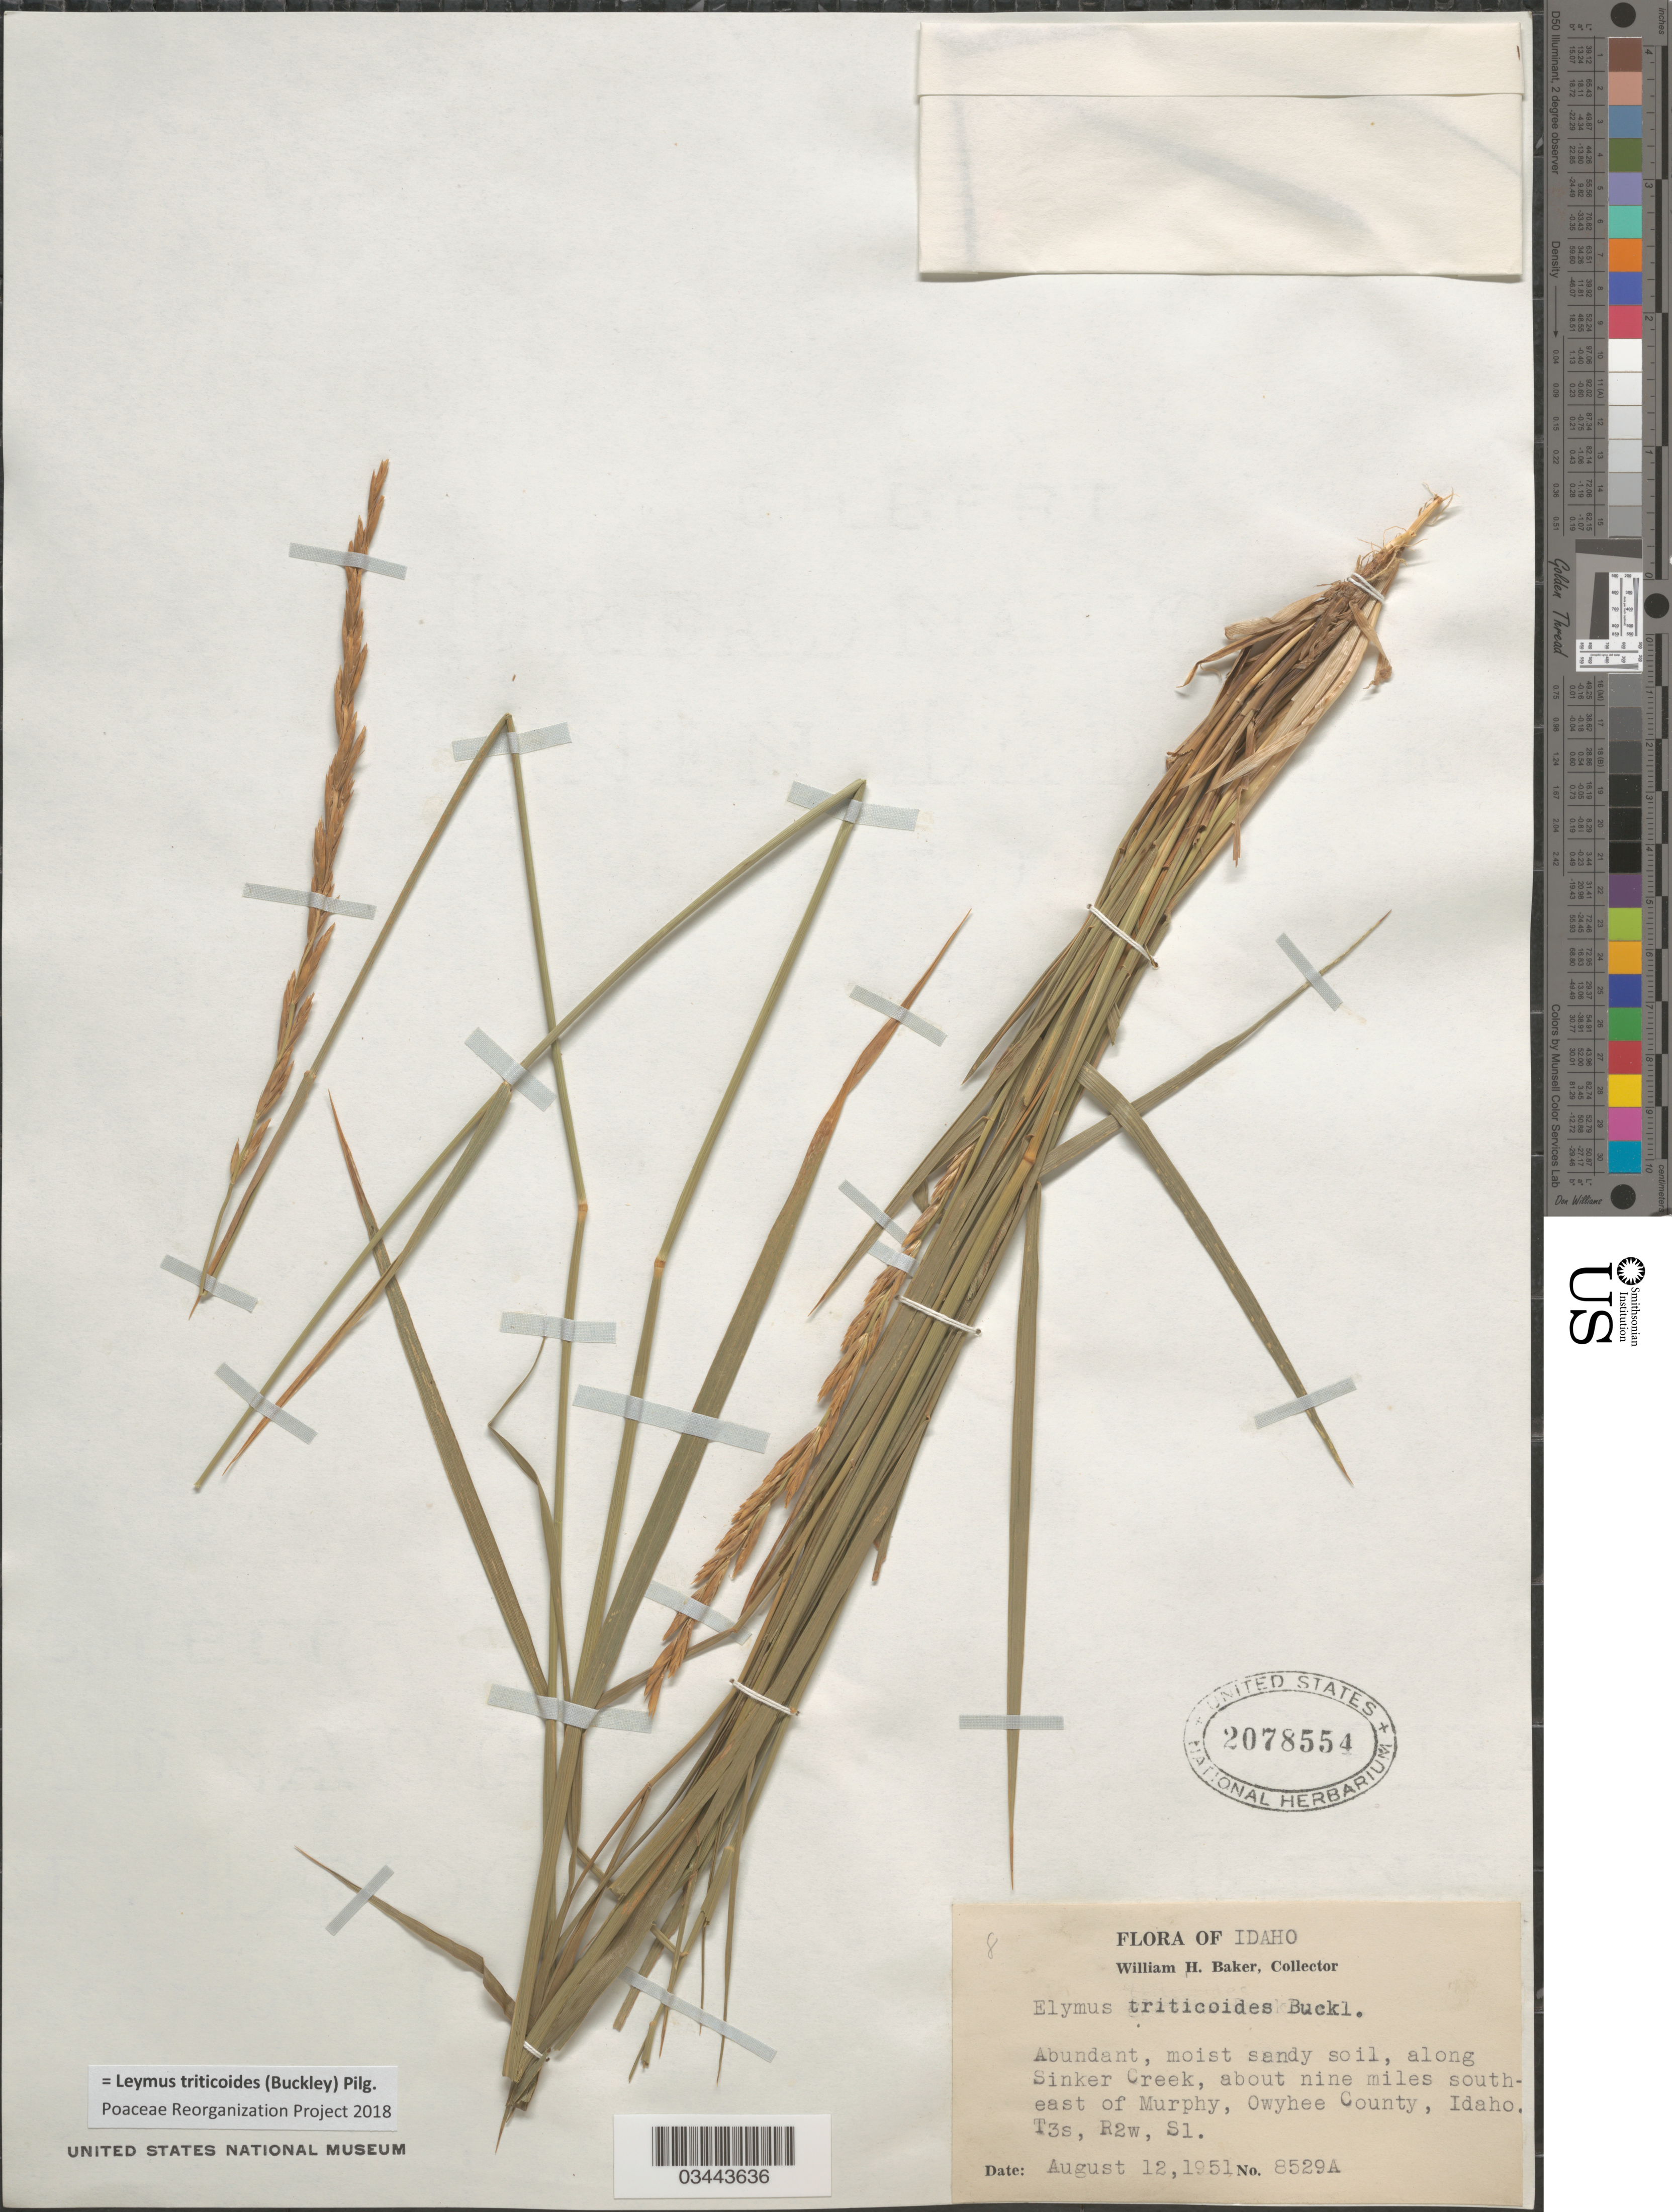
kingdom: Plantae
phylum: Tracheophyta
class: Liliopsida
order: Poales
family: Poaceae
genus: Leymus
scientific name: Leymus triticoides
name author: (Buckley) Pilg.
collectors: W. H. Baker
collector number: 8529A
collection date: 1951-08-12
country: United States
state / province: Idaho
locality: Abundant, moist sandy soil, along Sinker Creek, about nine miles south-east of Murphy, Owyhee County. T3s, R2w, S1.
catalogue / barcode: US 2078554